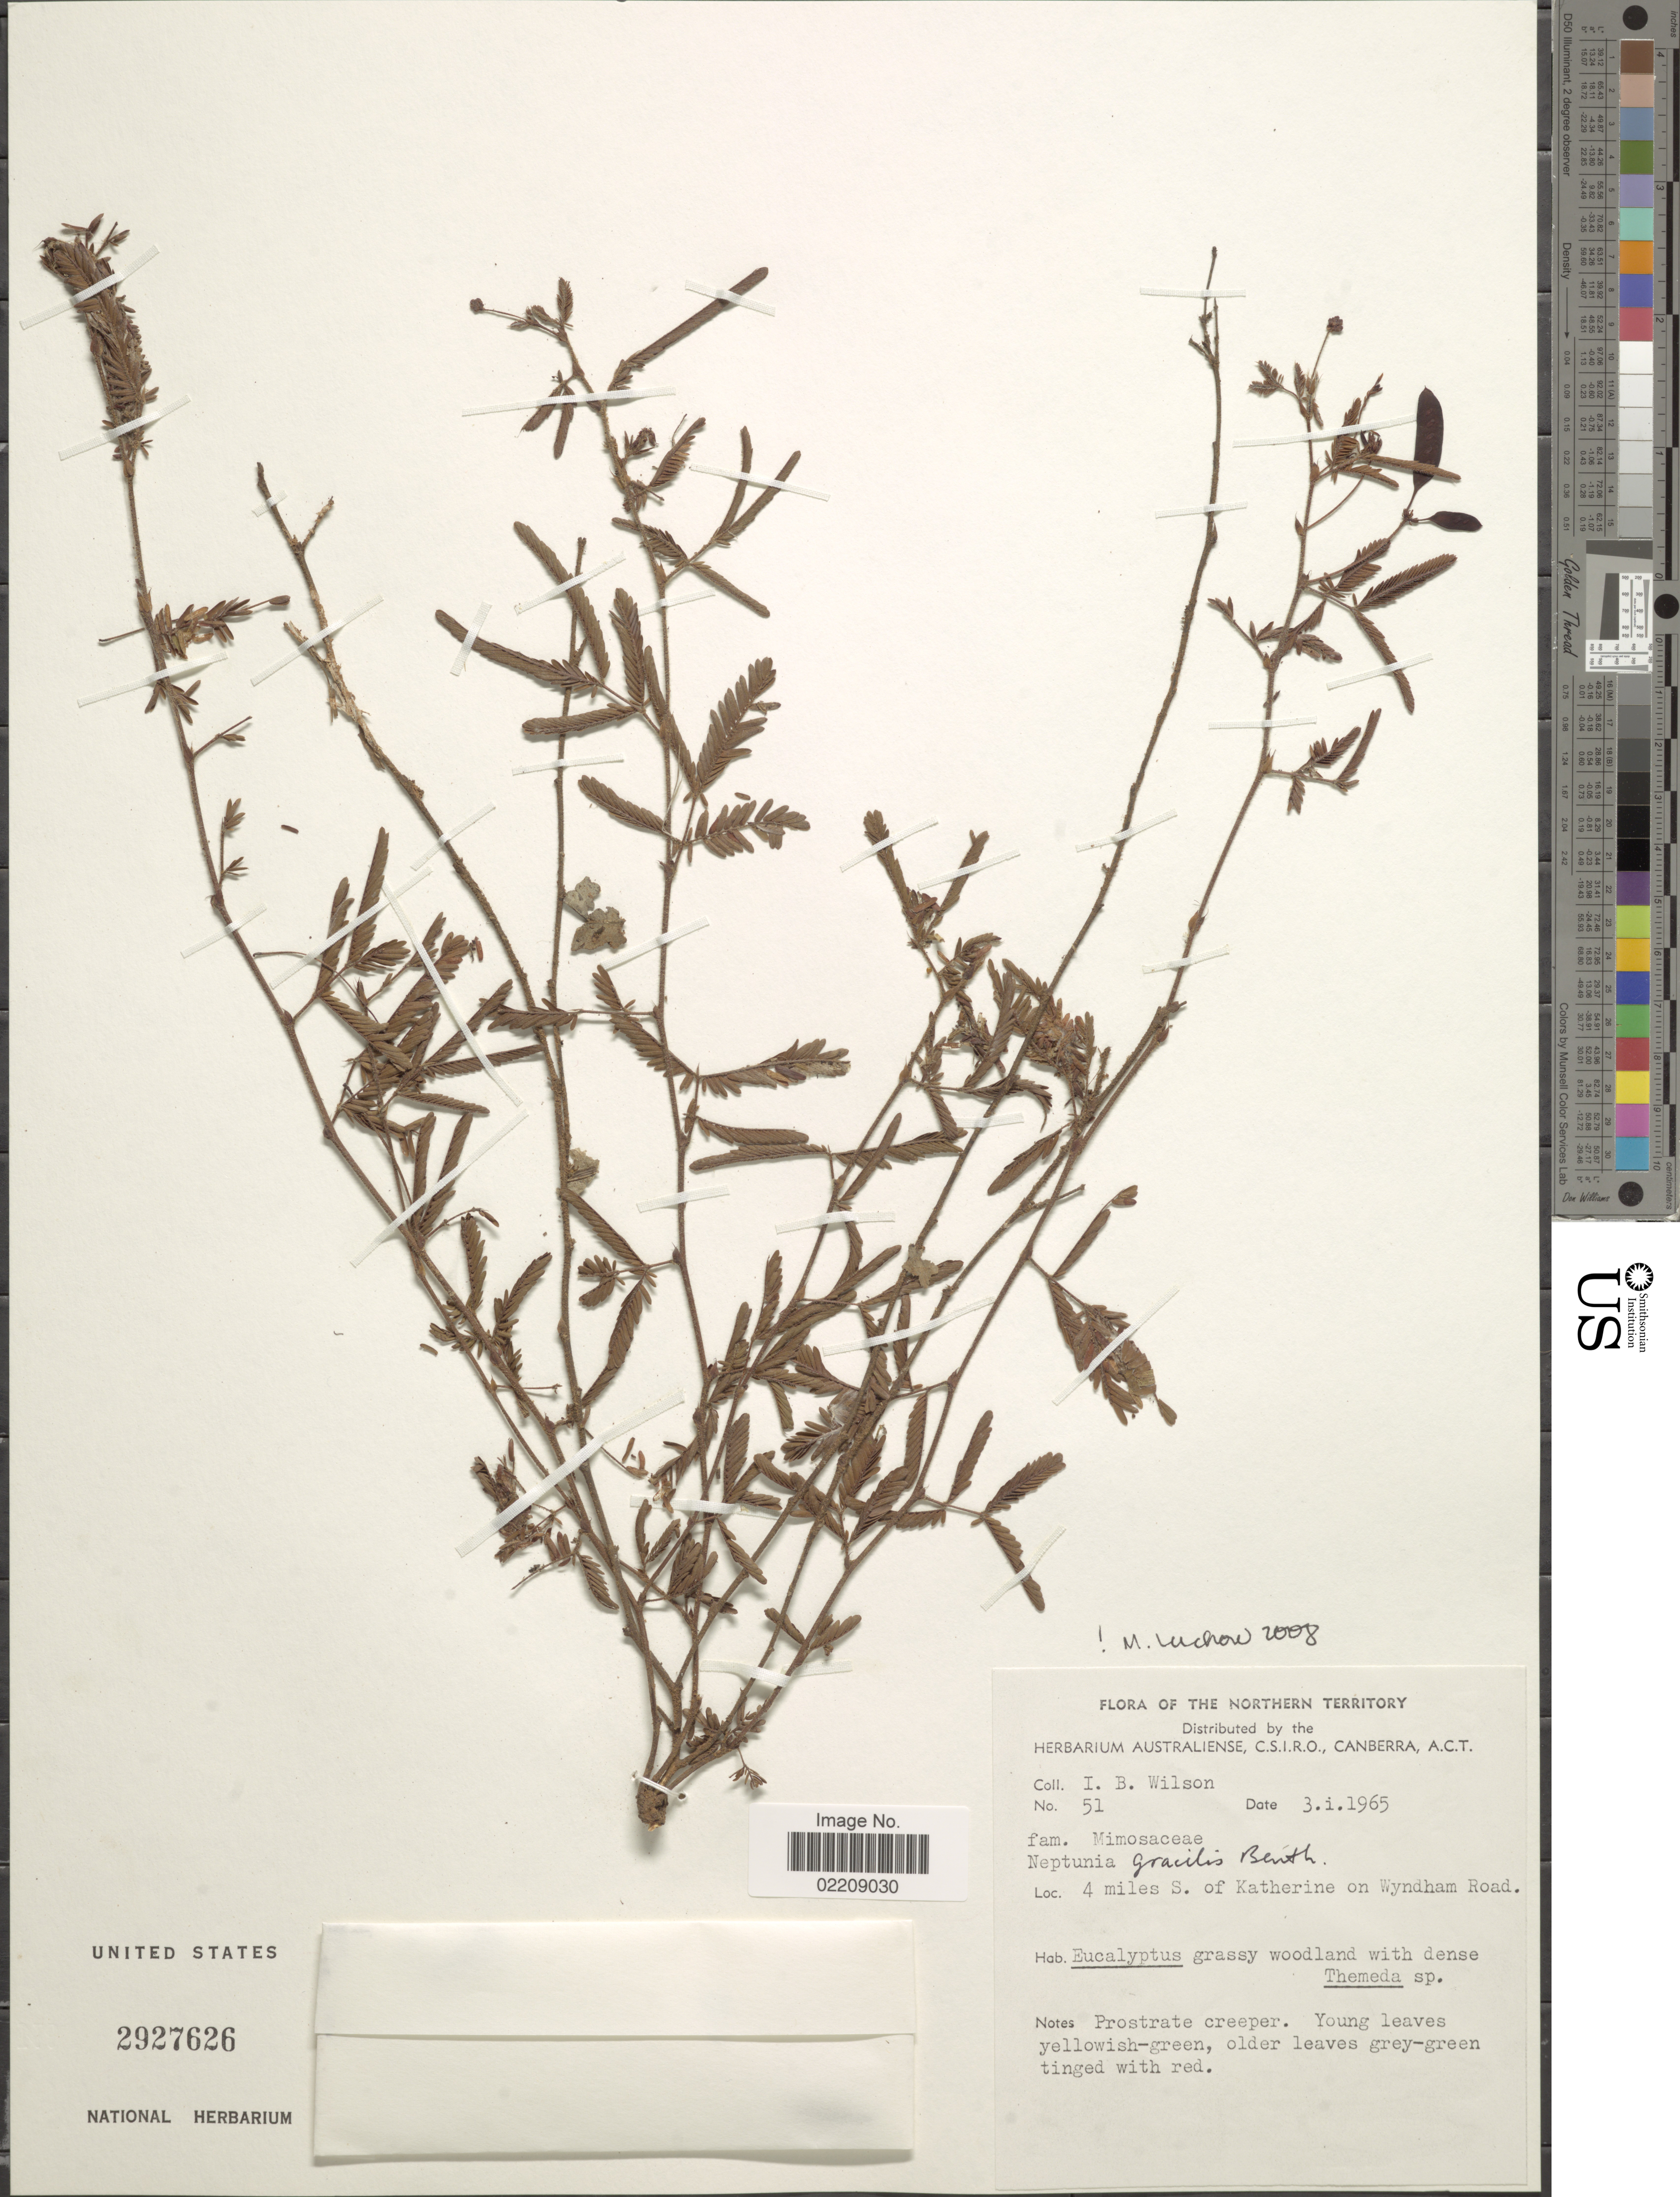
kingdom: Plantae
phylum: Tracheophyta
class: Magnoliopsida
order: Fabales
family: Fabaceae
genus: Neptunia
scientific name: Neptunia gracilis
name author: Benth.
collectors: I. B. Wilson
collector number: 51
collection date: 1965-01-03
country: Australia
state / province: Northern Territory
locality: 4 miles S. of Katherine on Wyndham Road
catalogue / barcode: US 2927626